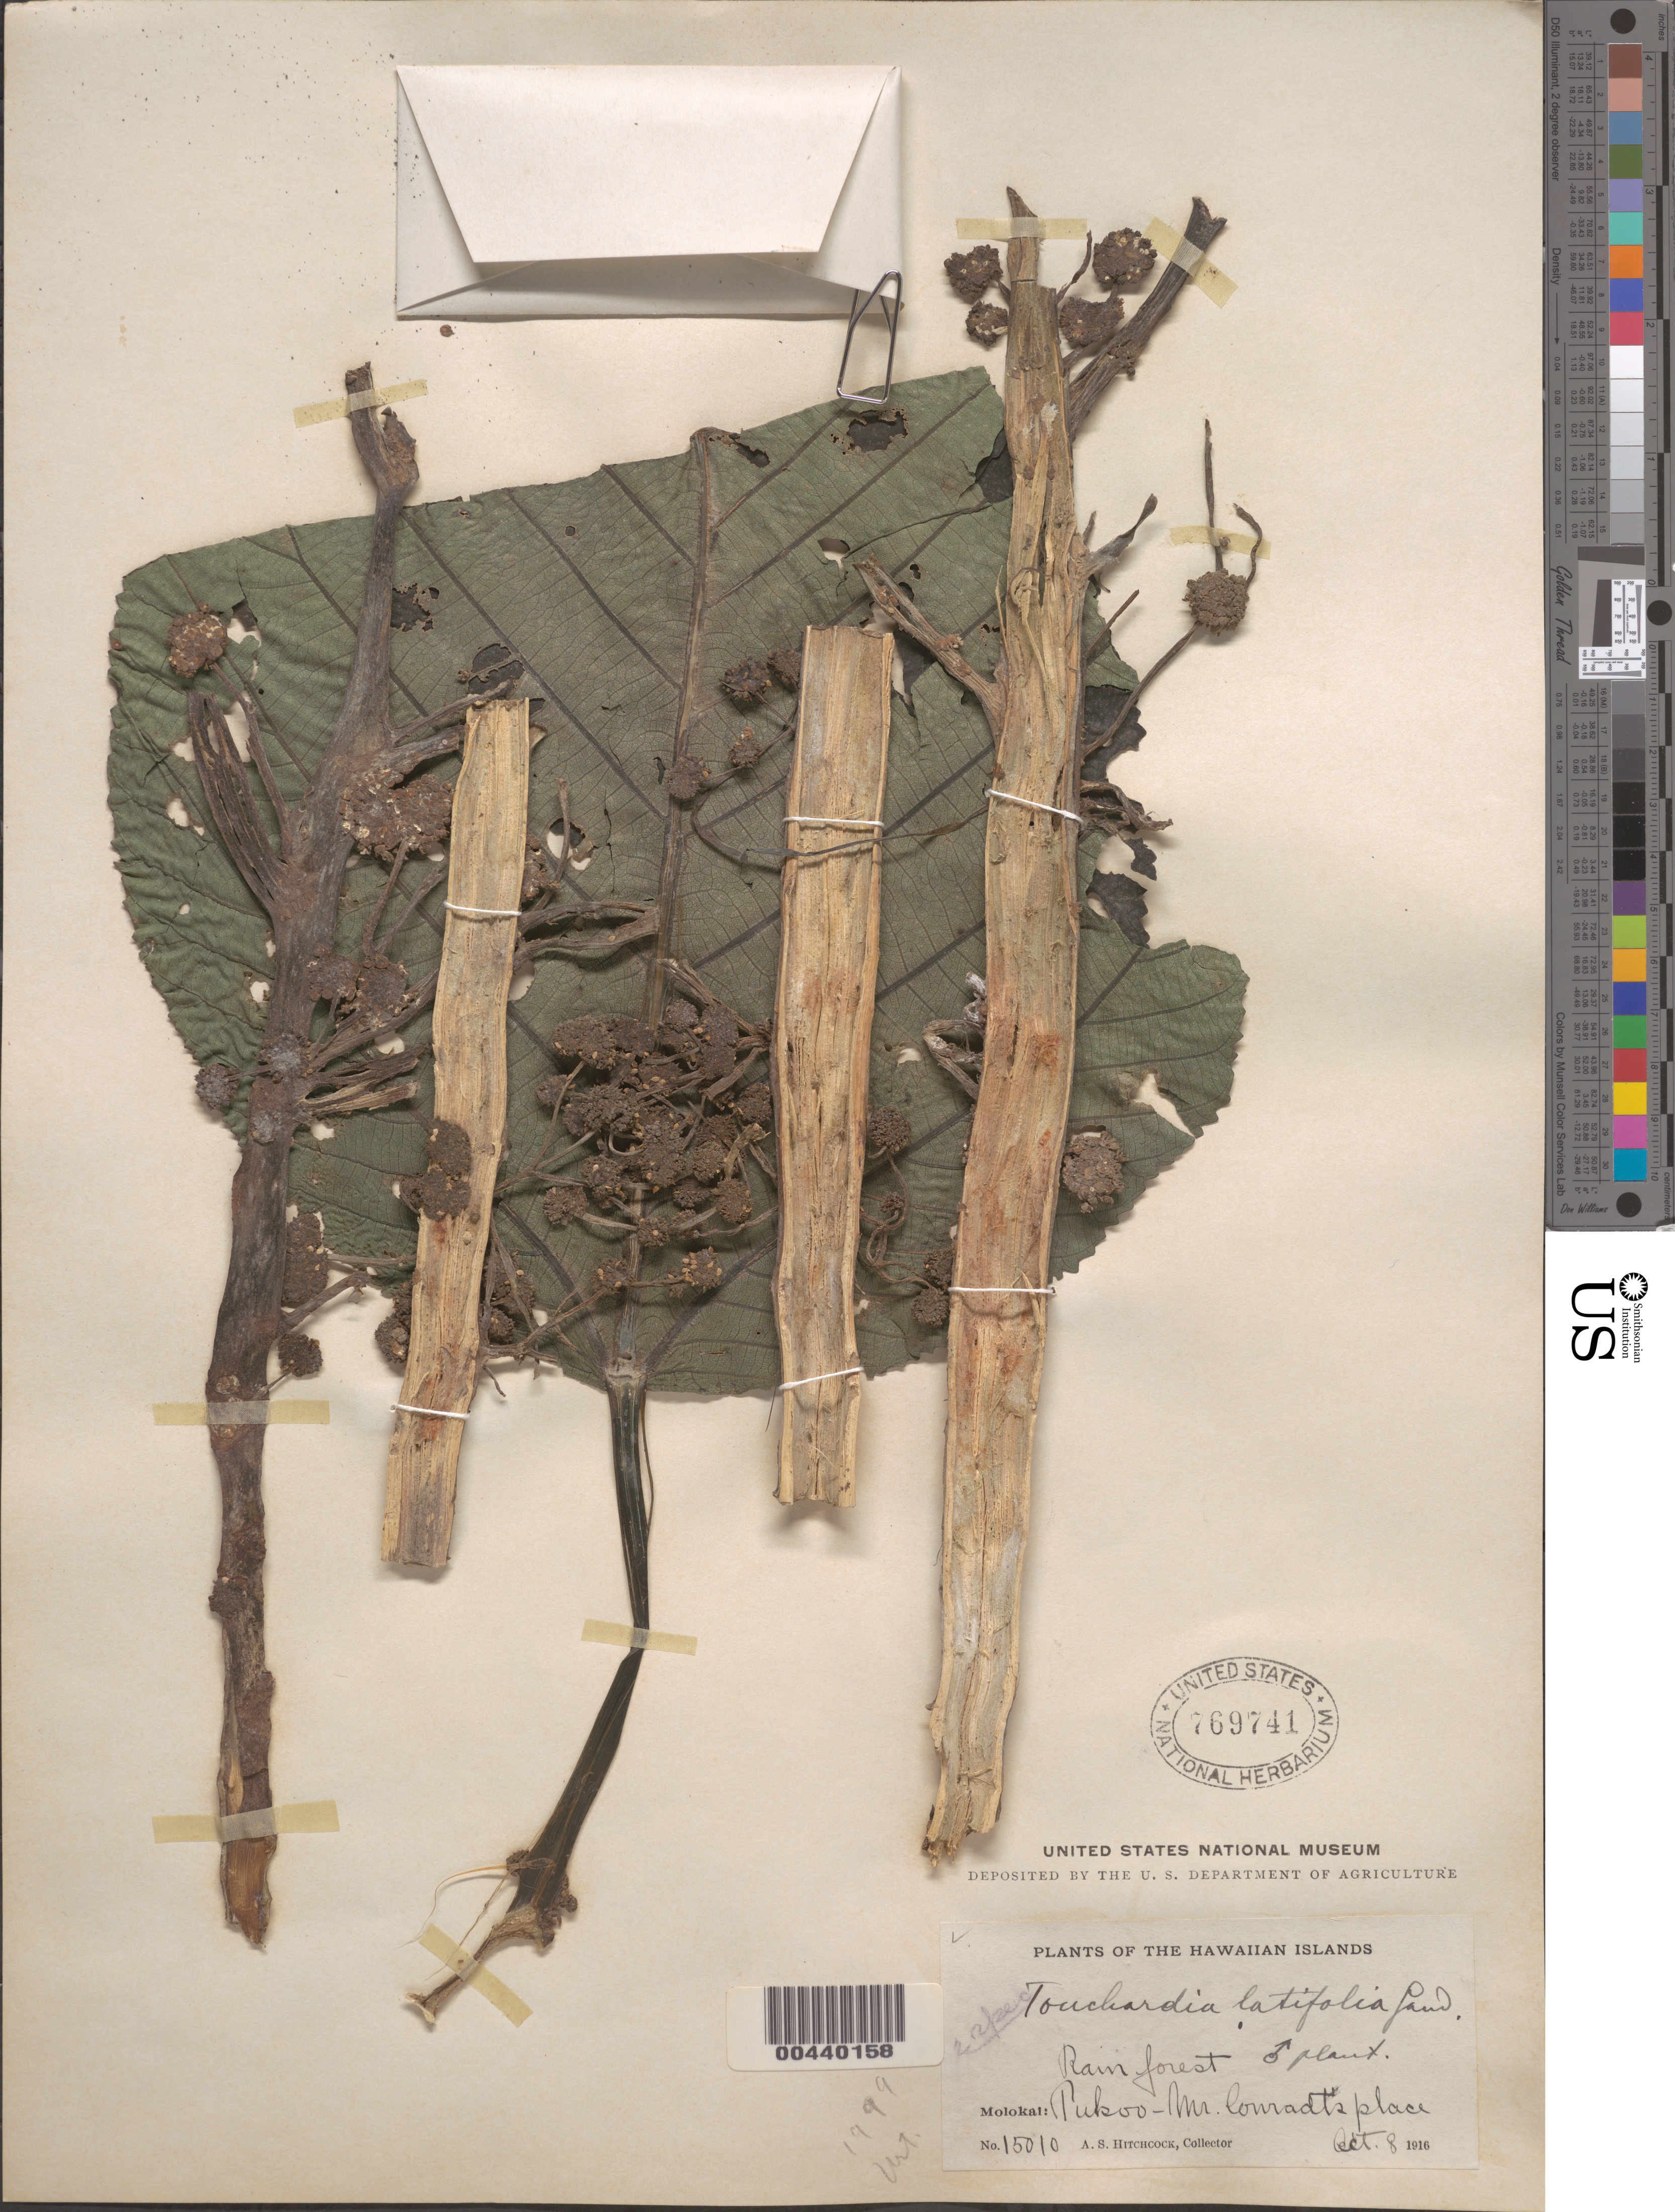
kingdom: Plantae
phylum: Tracheophyta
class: Magnoliopsida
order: Rosales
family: Urticaceae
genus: Touchardia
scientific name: Touchardia latifolia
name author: Gaudich.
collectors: A. S. Hitchcock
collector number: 15010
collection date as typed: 8 Oct 1916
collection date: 1916-10-08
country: United States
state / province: Hawaii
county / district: Maui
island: Moloka'i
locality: Pukoo - Mr. Conradt's place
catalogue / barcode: US 769741